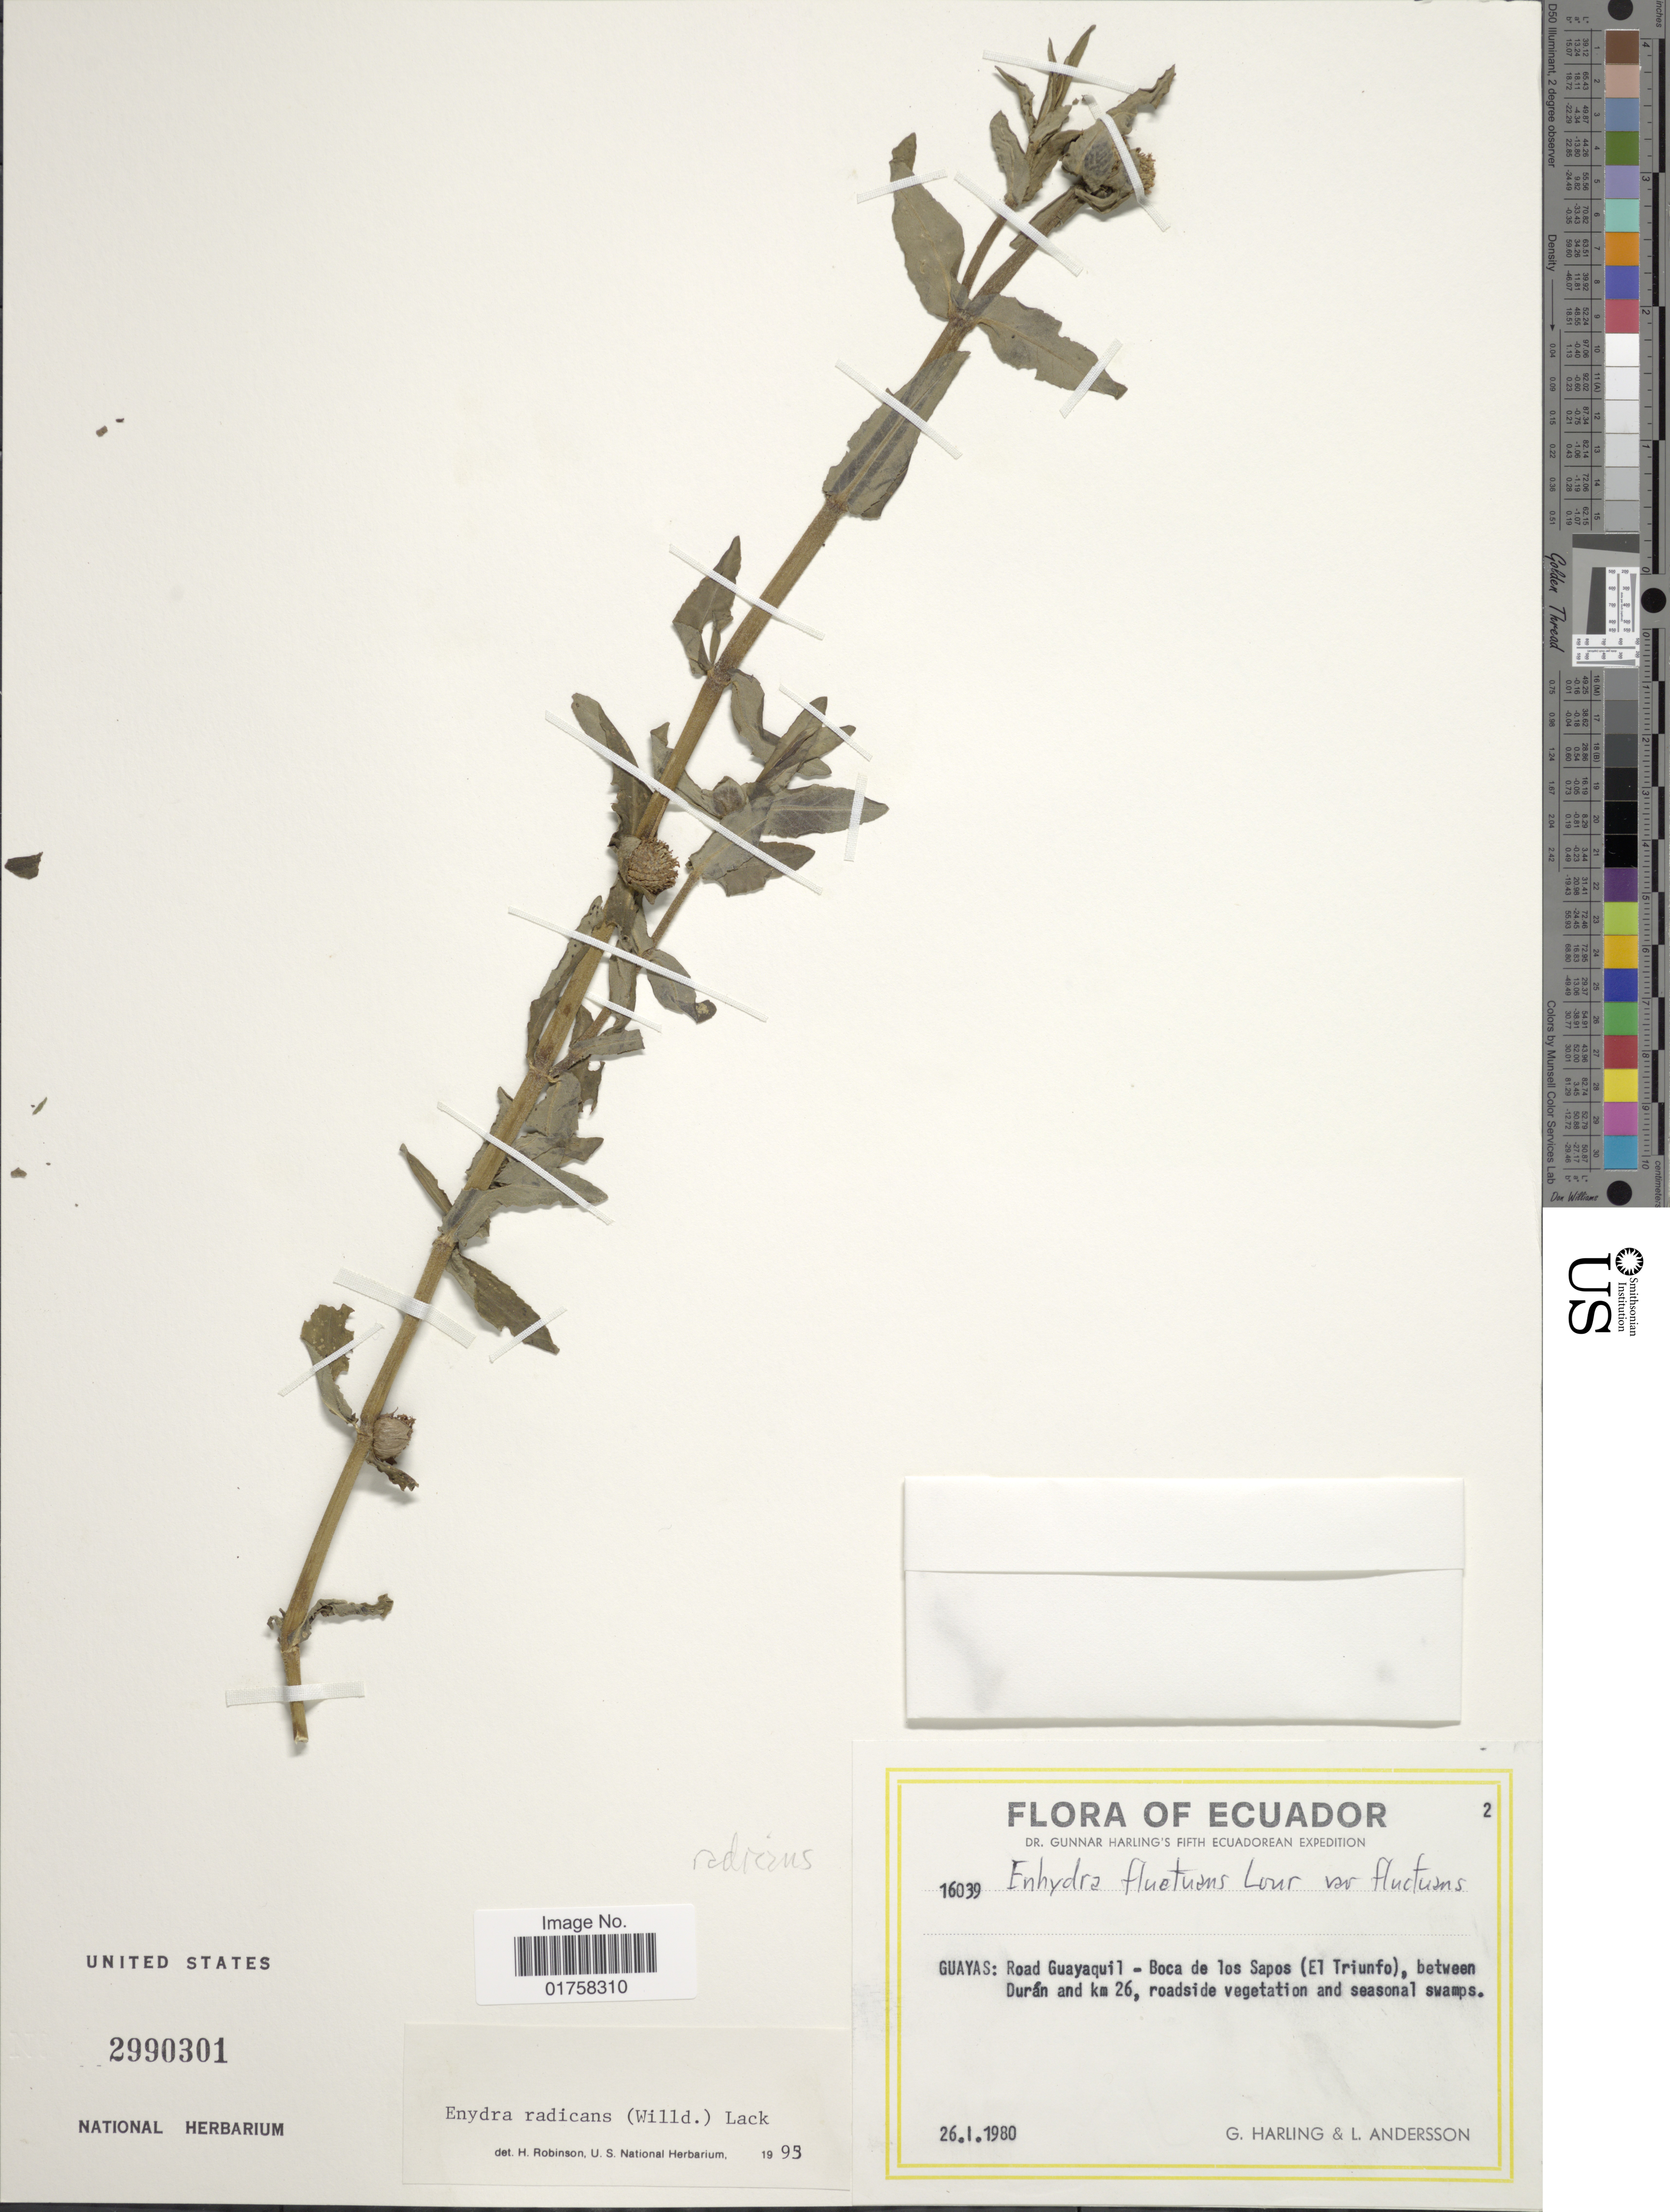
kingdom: Plantae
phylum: Tracheophyta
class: Magnoliopsida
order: Asterales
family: Asteraceae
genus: Enhydra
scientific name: Enhydra fluctuans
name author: Lour.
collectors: G. Harling & L. Andersson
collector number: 16039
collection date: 1980-01-26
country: Ecuador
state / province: Guayas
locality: Road Guayaquil - Boca de los Sapos (El Triunfo), between Durán and km 26, roadside vegetation and seasonal swamps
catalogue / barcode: US 2990301